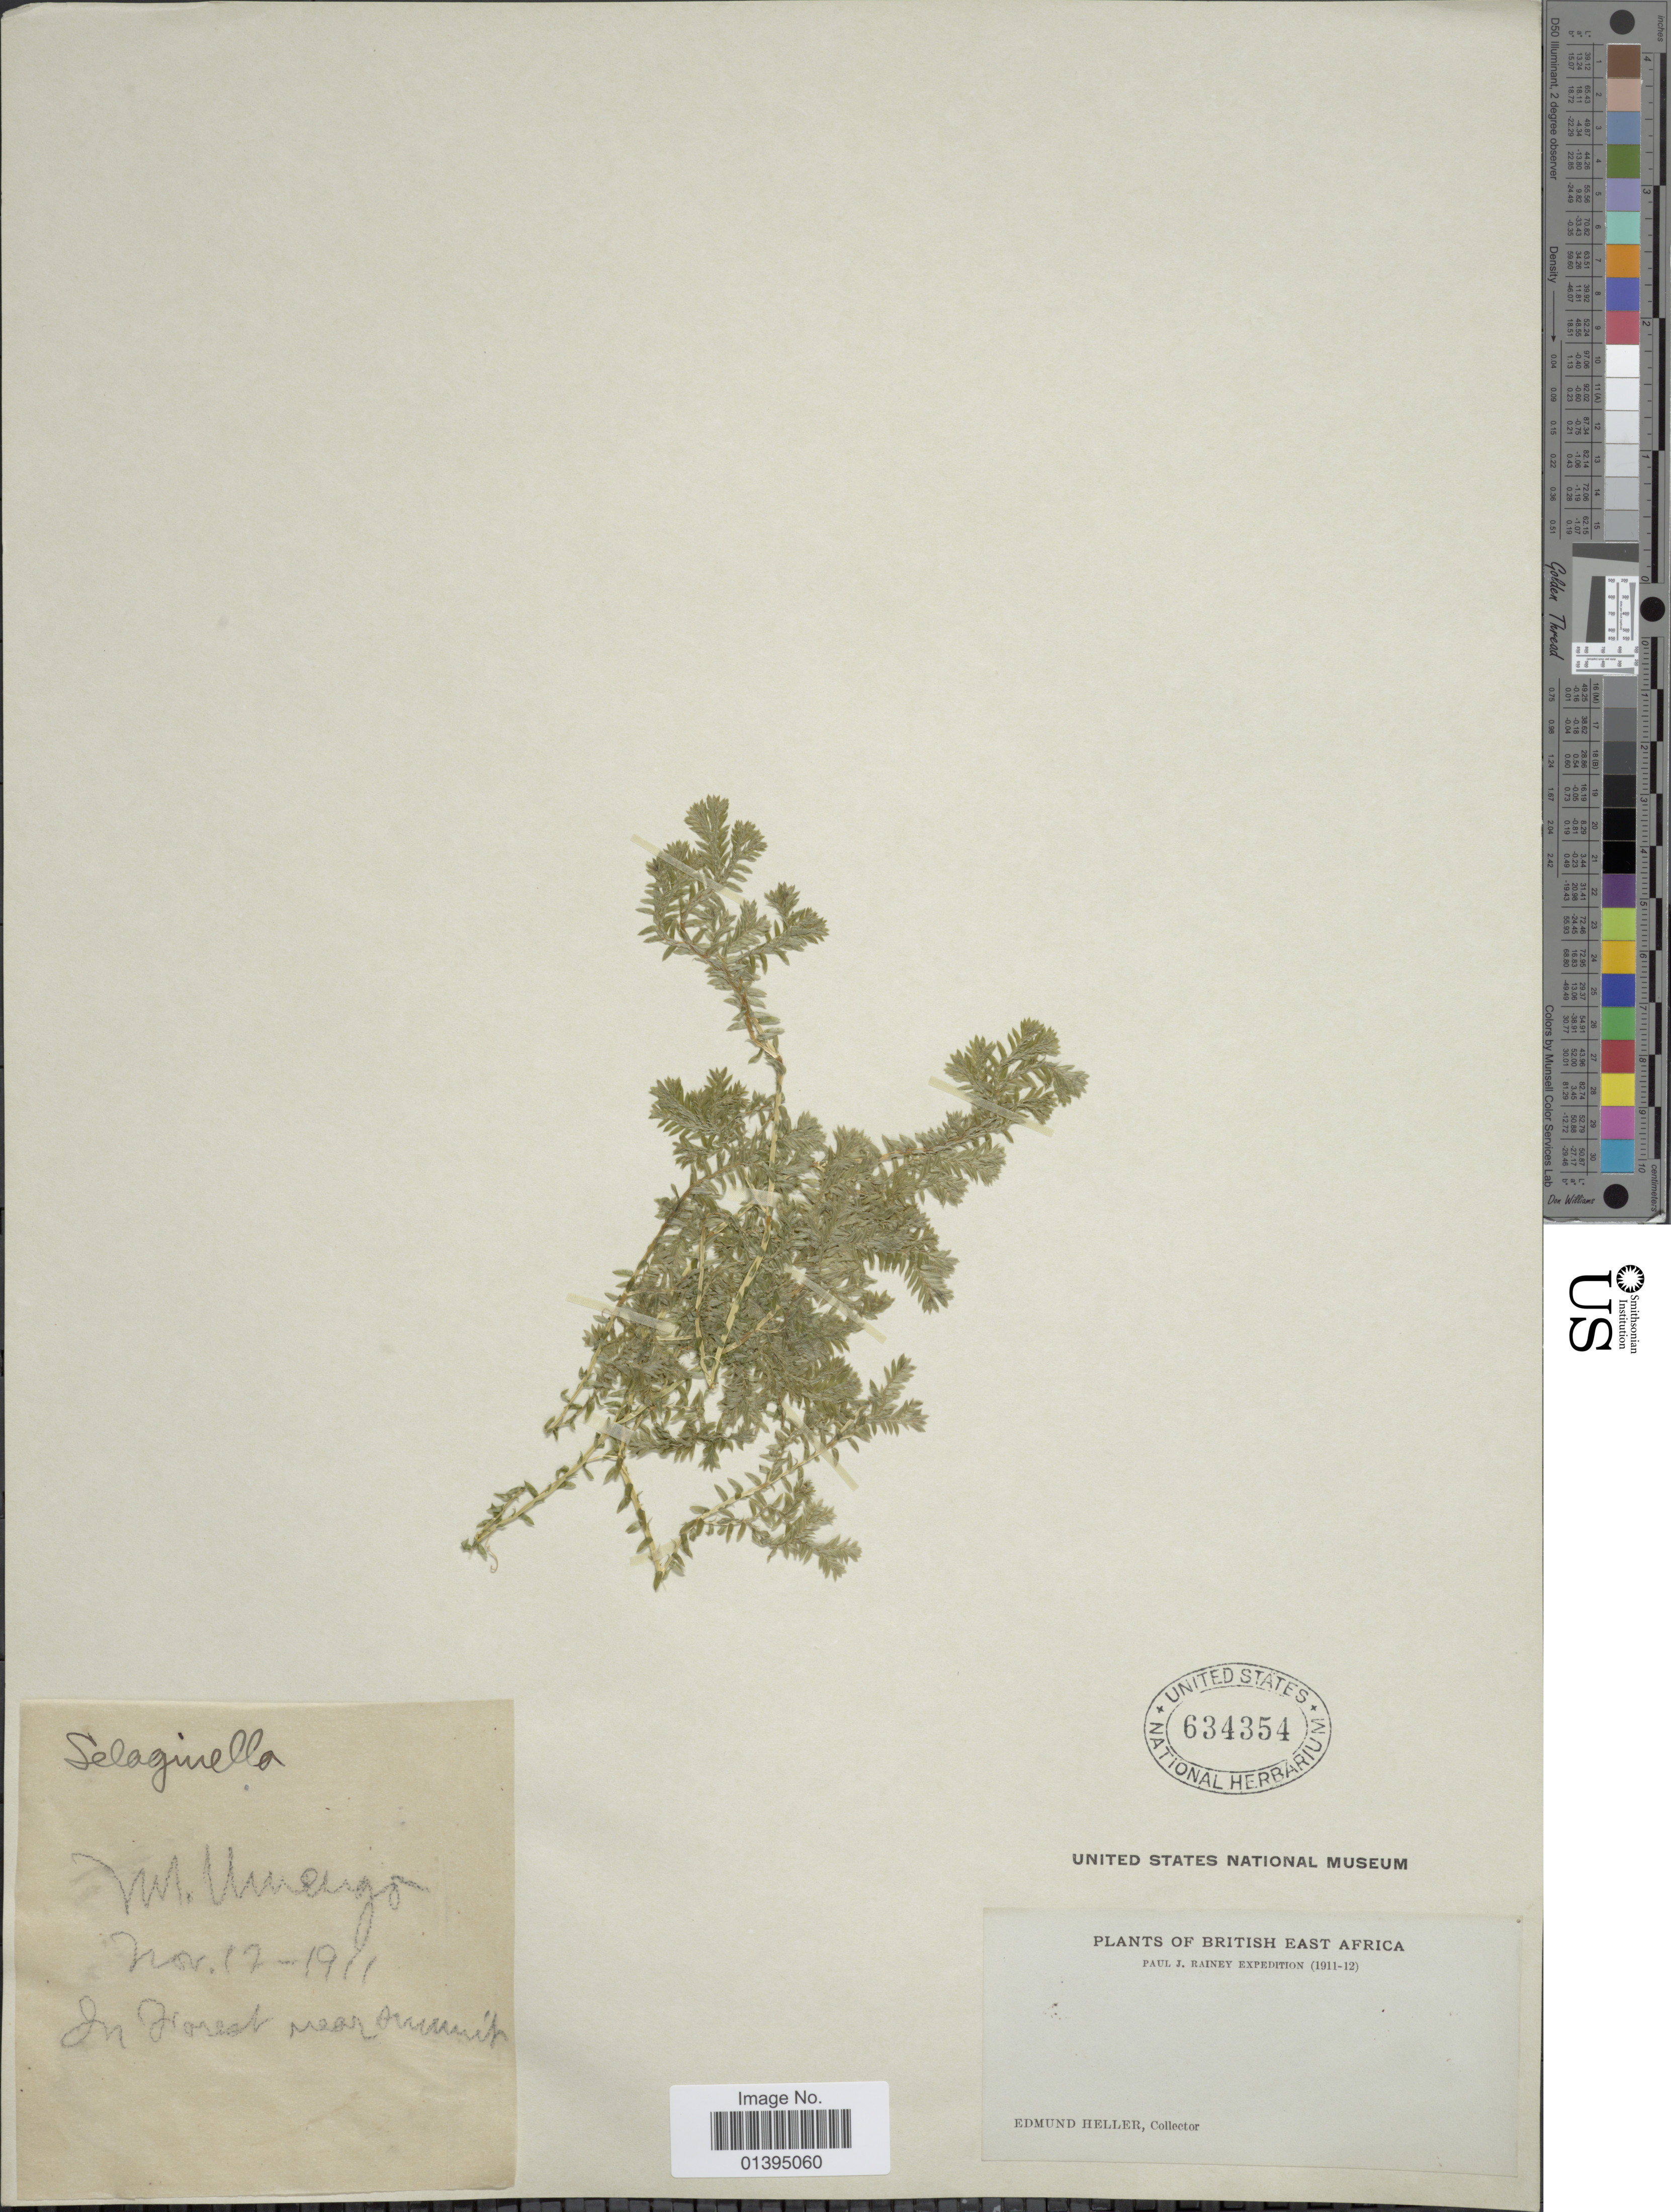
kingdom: Plantae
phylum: Tracheophyta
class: Lycopodiopsida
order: Selaginellales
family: Selaginellaceae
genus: Selaginella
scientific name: Selaginella sp.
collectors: E. Heller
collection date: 1911-11-12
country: Kenya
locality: Mt. Umengo, in forest near summit, British East Africa.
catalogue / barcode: US 634354